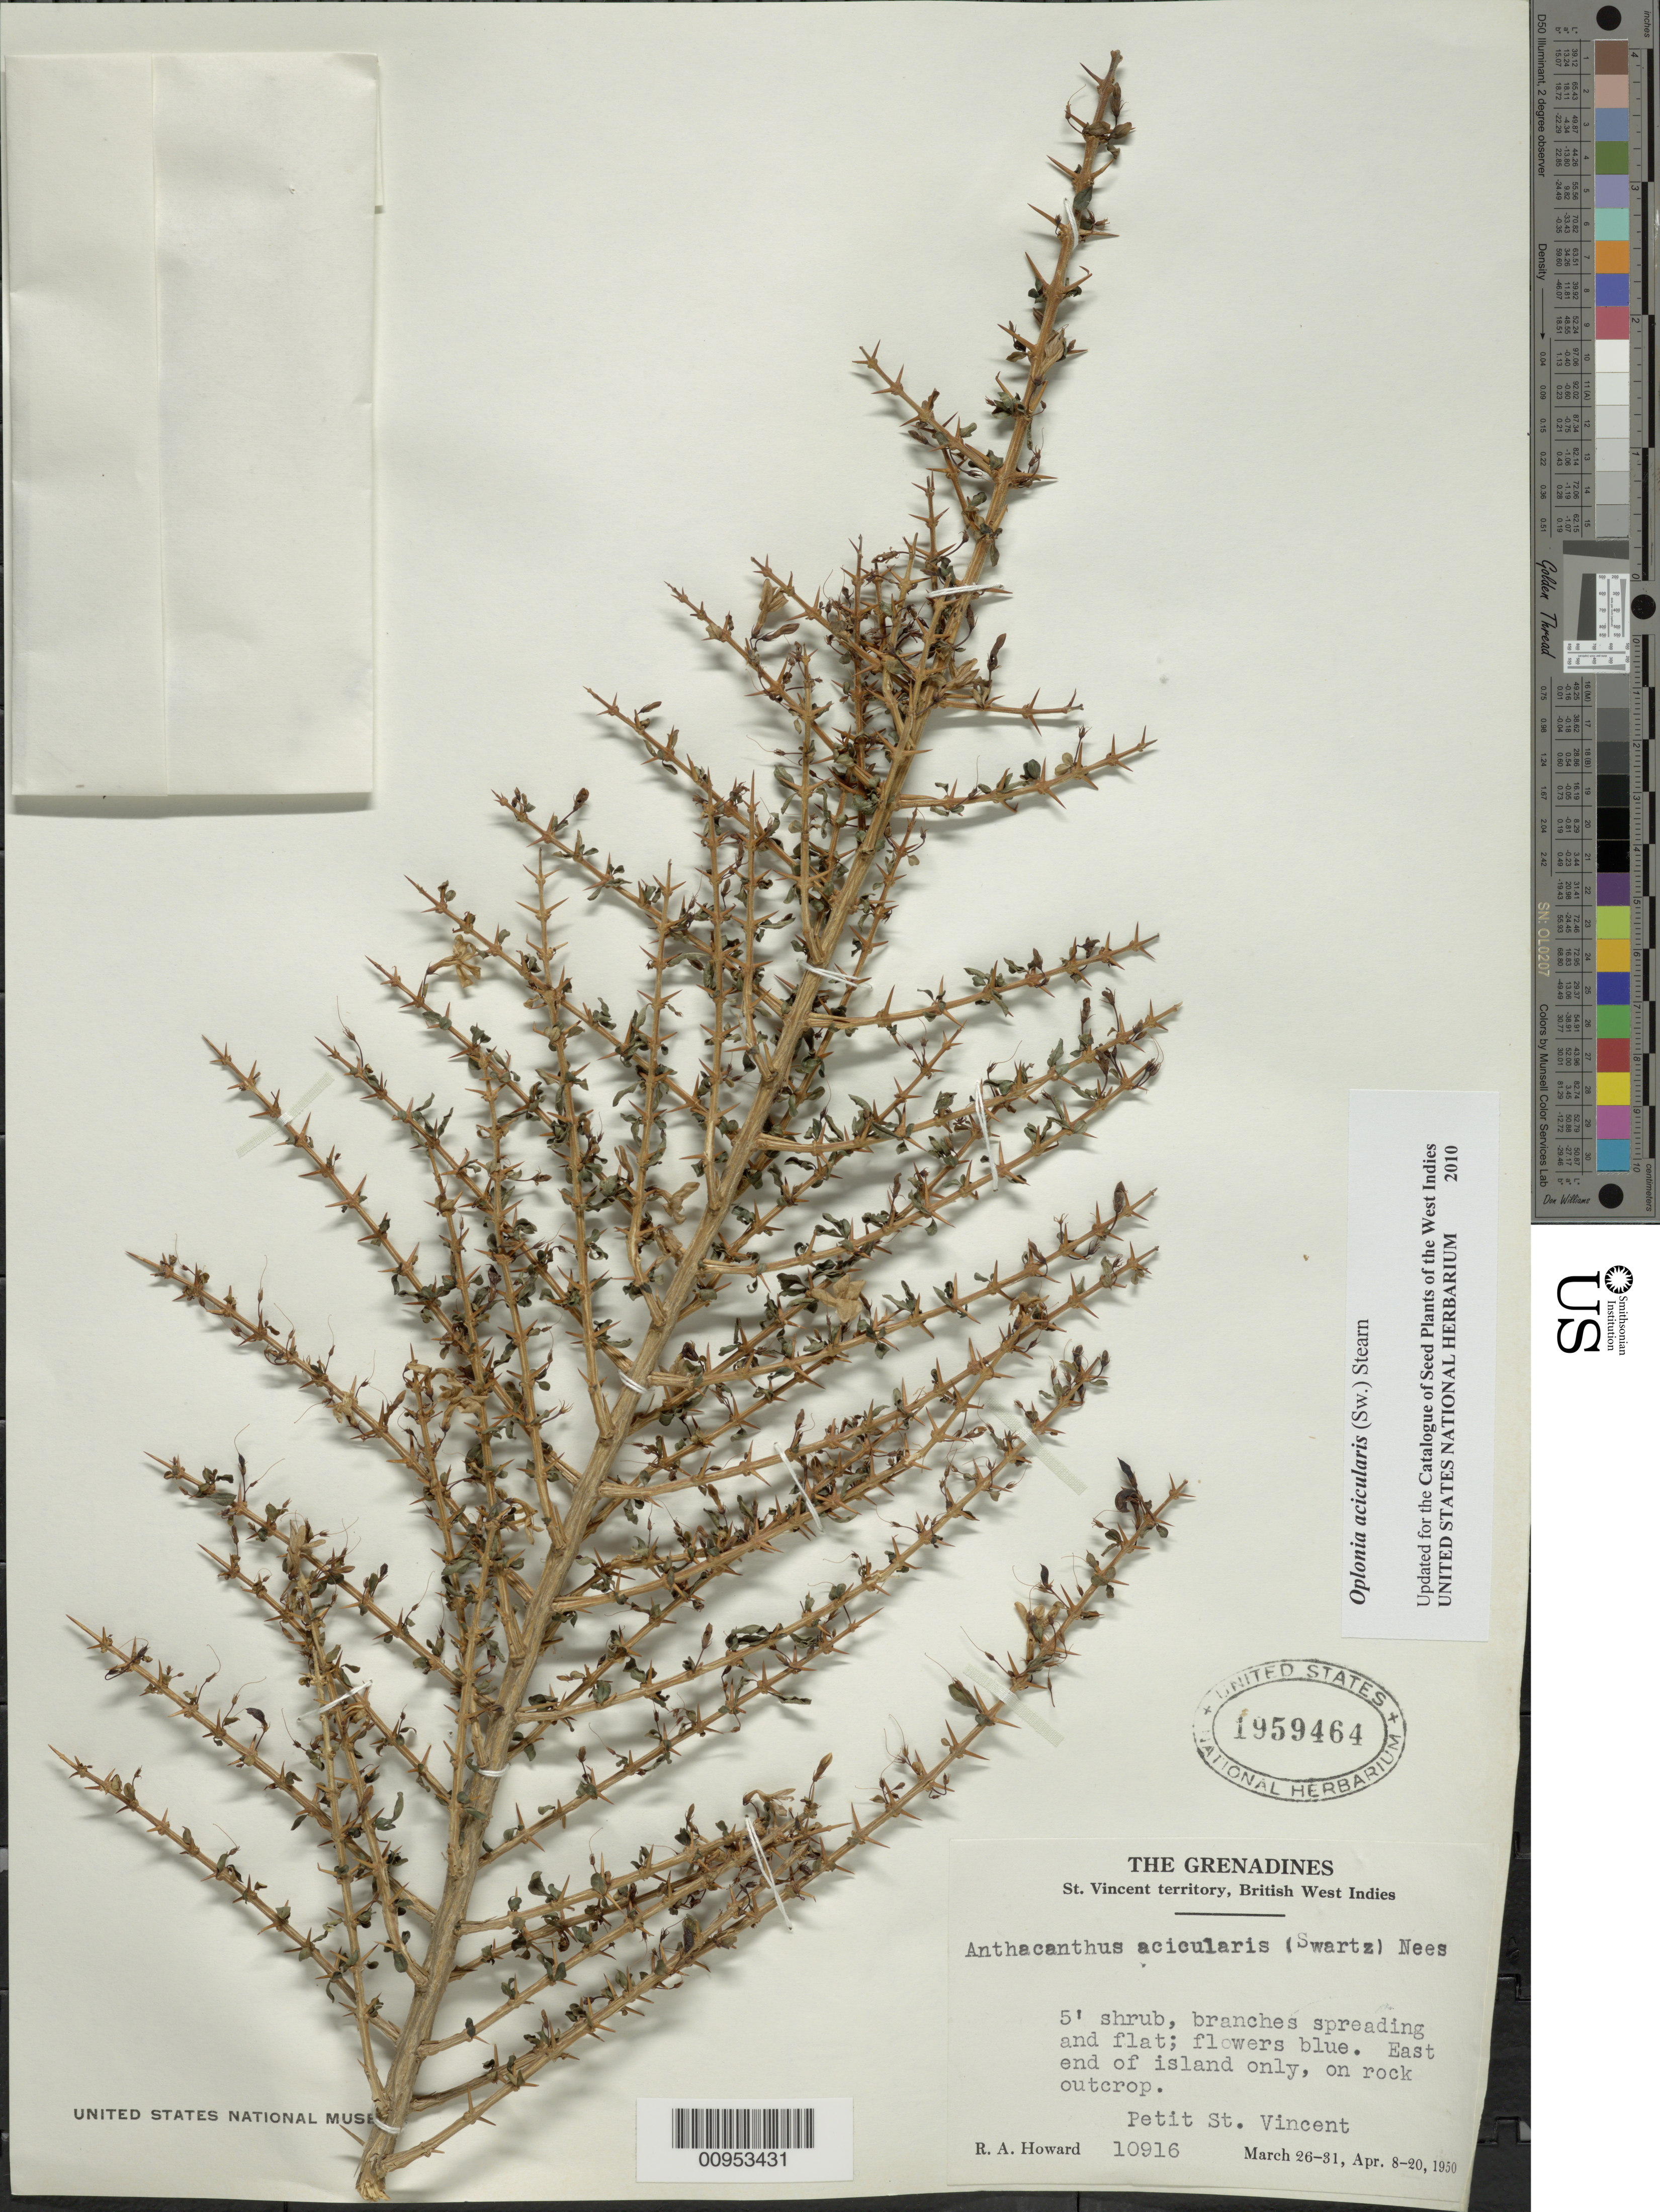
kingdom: Plantae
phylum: Tracheophyta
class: Magnoliopsida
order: Lamiales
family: Acanthaceae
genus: Oplonia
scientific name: Oplonia acicularis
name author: (Sw.) Stearn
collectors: R. A. Howard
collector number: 10916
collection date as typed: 26 Mar 1950 to 31 Mar 1950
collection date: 1950-03-26/1950-03-31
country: St. Vincent - Grenadines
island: Petit St. Vincent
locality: East end of island only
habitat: On rock outcrop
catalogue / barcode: US 1959464